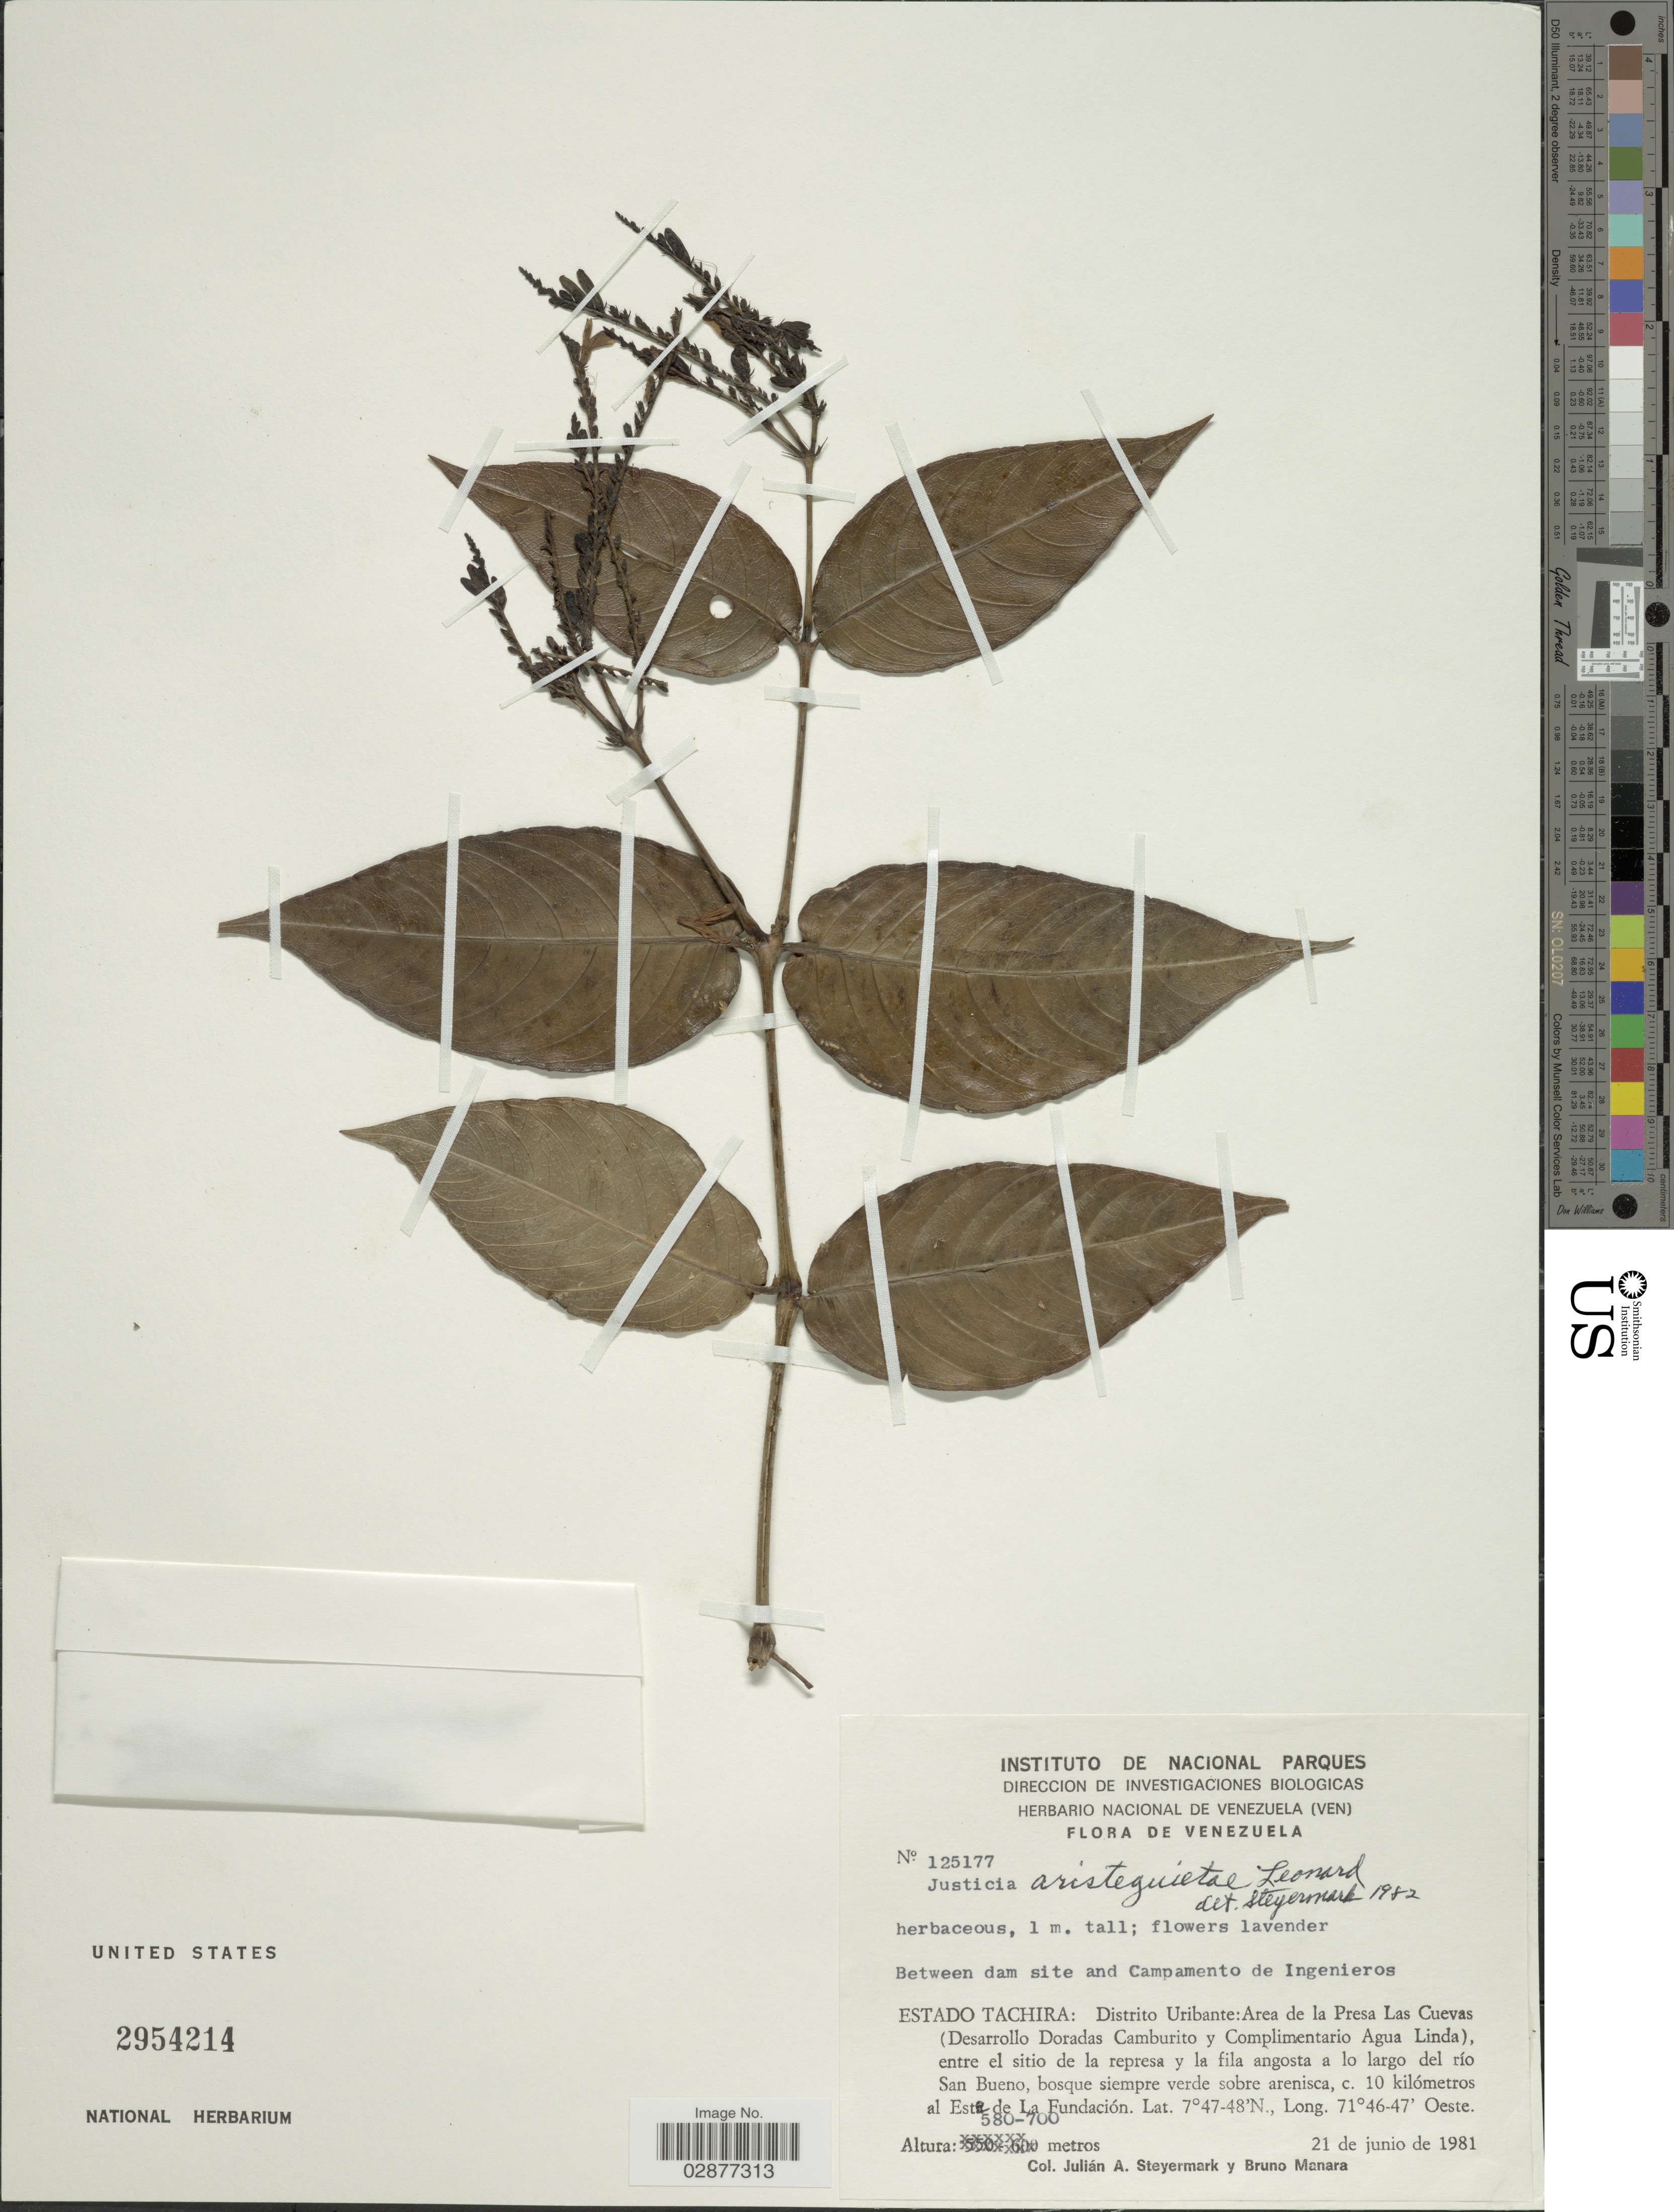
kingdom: Plantae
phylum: Tracheophyta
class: Magnoliopsida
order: Lamiales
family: Acanthaceae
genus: Justicia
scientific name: Justicia aristeguietae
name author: Leonard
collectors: J. Steyermark & B. Manara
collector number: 125177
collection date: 1981-06-21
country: Venezuela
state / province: Tachira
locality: Distrito Uribante: Area de la Presa Las Cuevas (Desarollo Doradas Camburito y Complimentario Agua Linda), entre el sitio de la represa y la fila angosta a lo largo del río San Bueno, bosque siempre verde sobre arenisca, c. 10 kilómetros al Este de La Fundación.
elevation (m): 580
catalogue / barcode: US 2954214